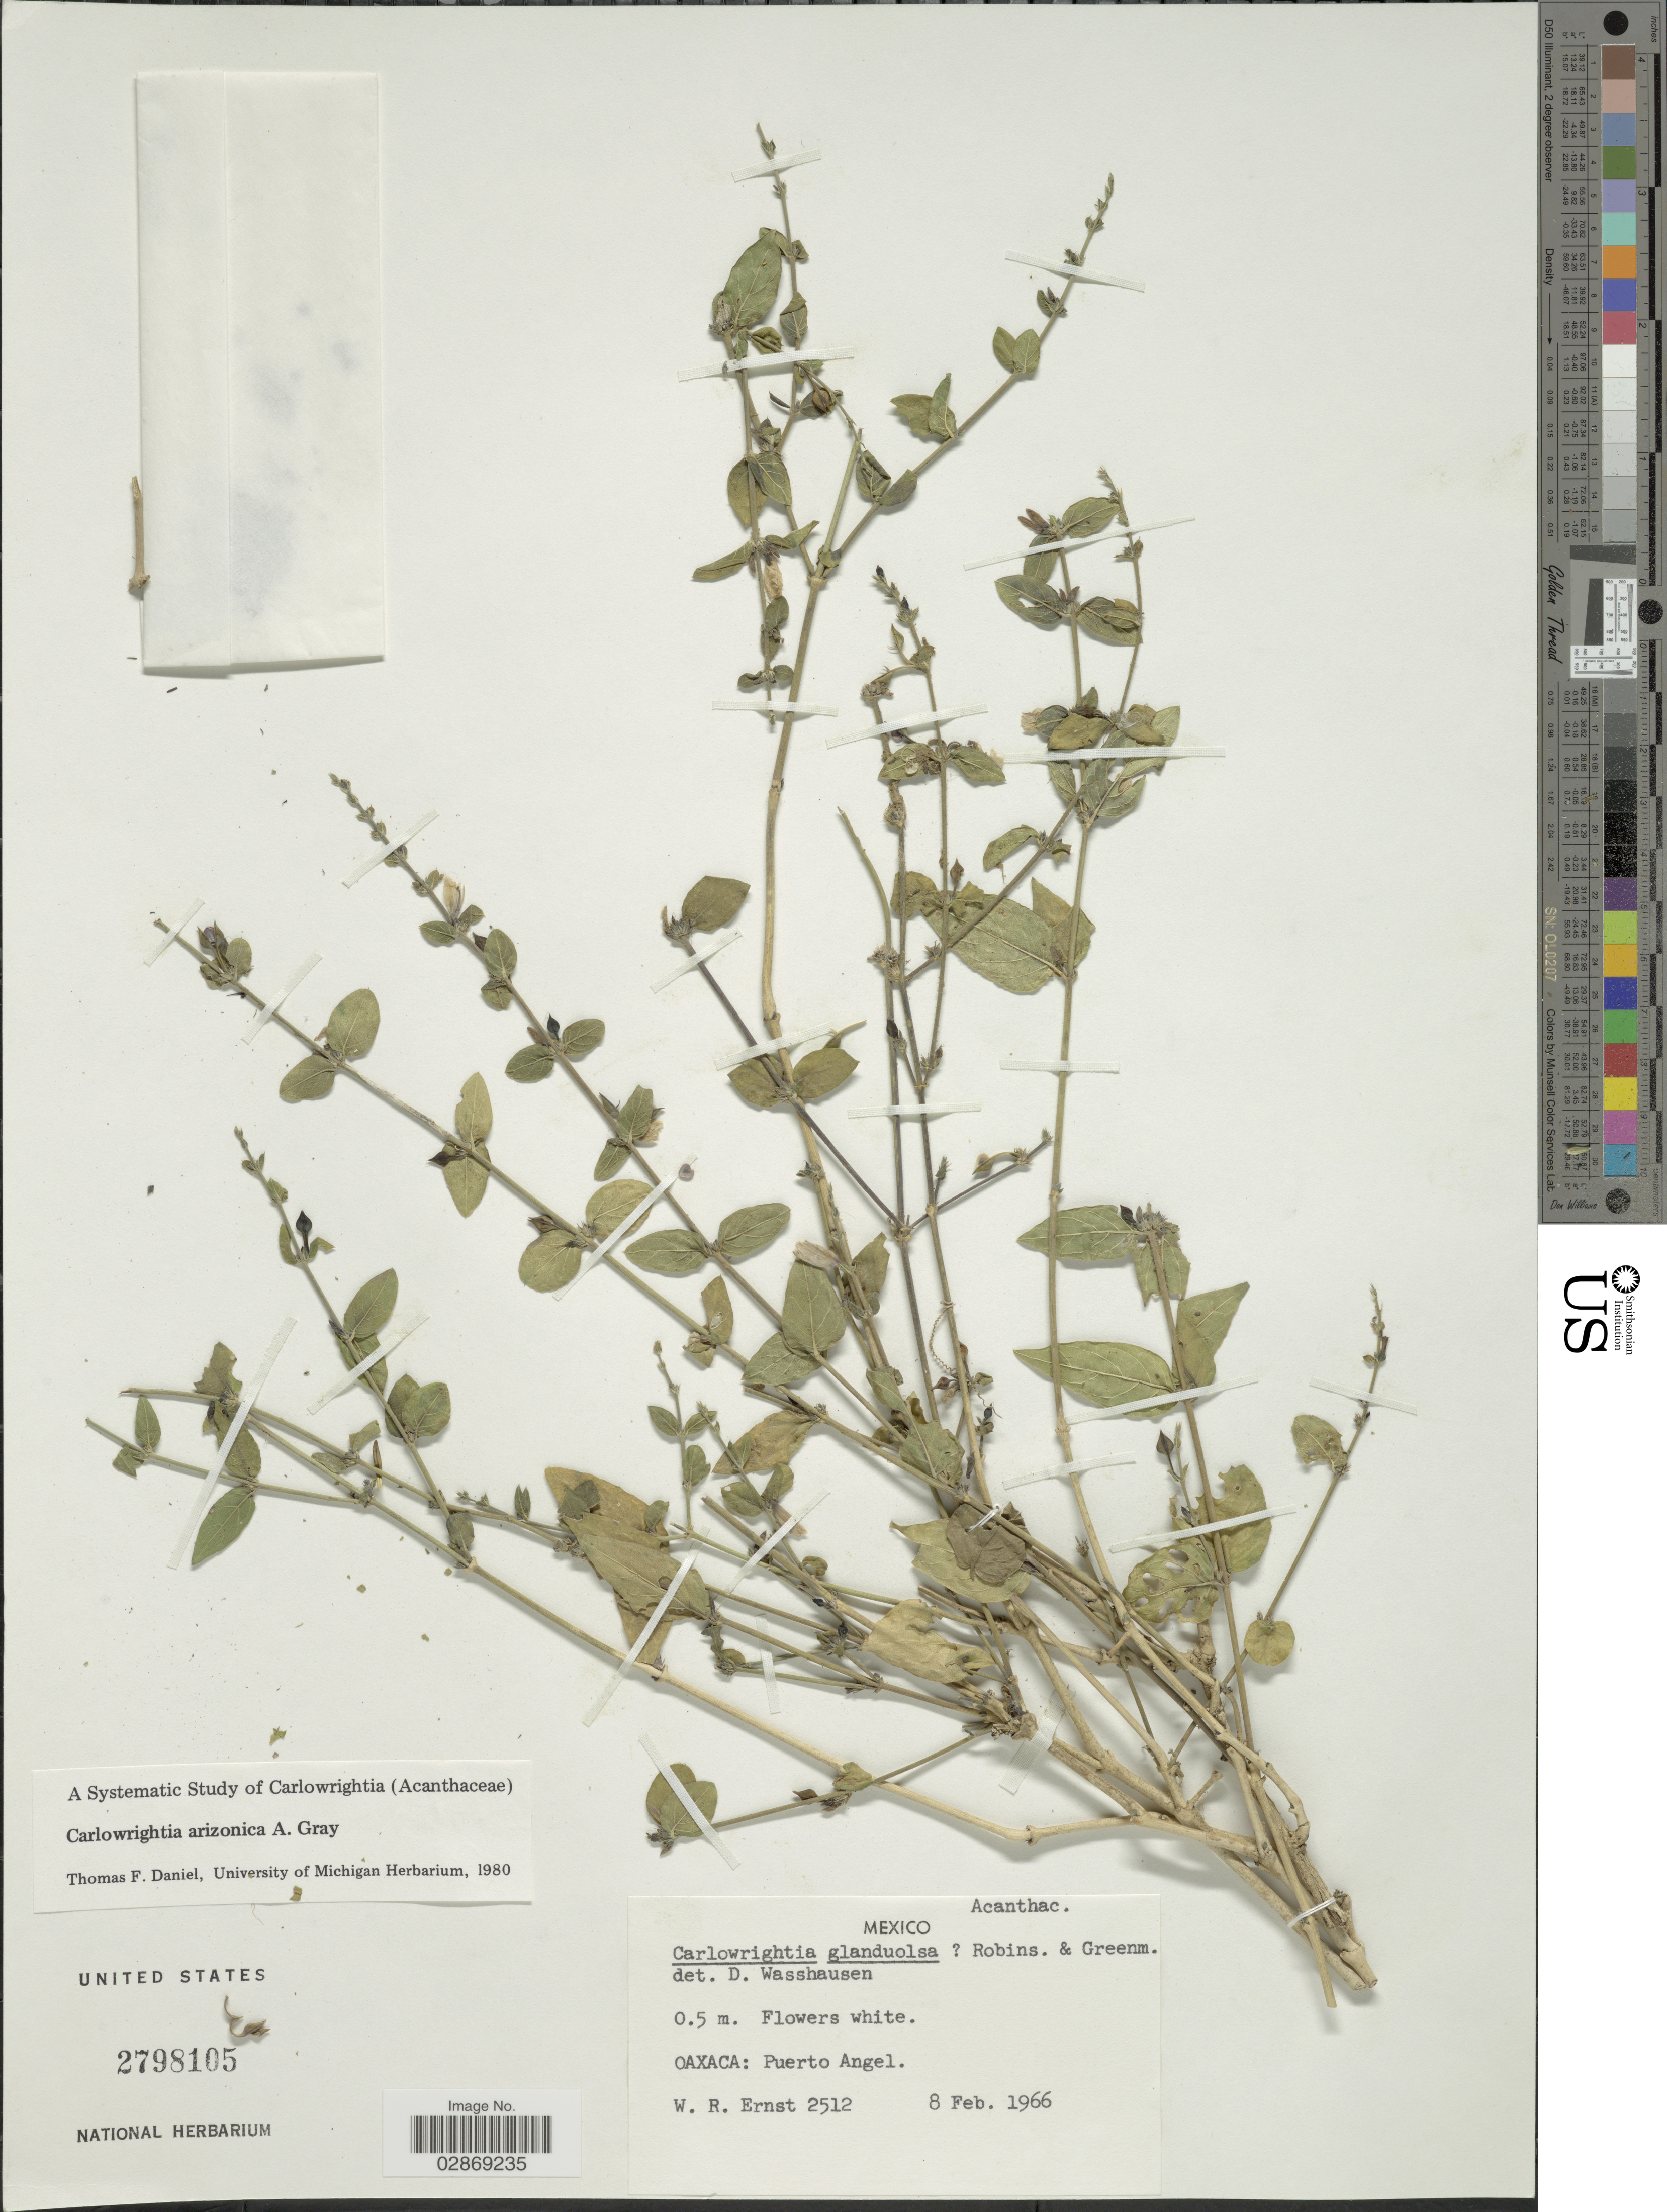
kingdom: Plantae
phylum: Tracheophyta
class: Magnoliopsida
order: Lamiales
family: Acanthaceae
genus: Carlowrightia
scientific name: Carlowrightia arizonica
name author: A. Gray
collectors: W. R. Ernst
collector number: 2512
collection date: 1966-02-08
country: Mexico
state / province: Oaxaca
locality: Oaxaca: Puerto Angel.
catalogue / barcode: US 2798105